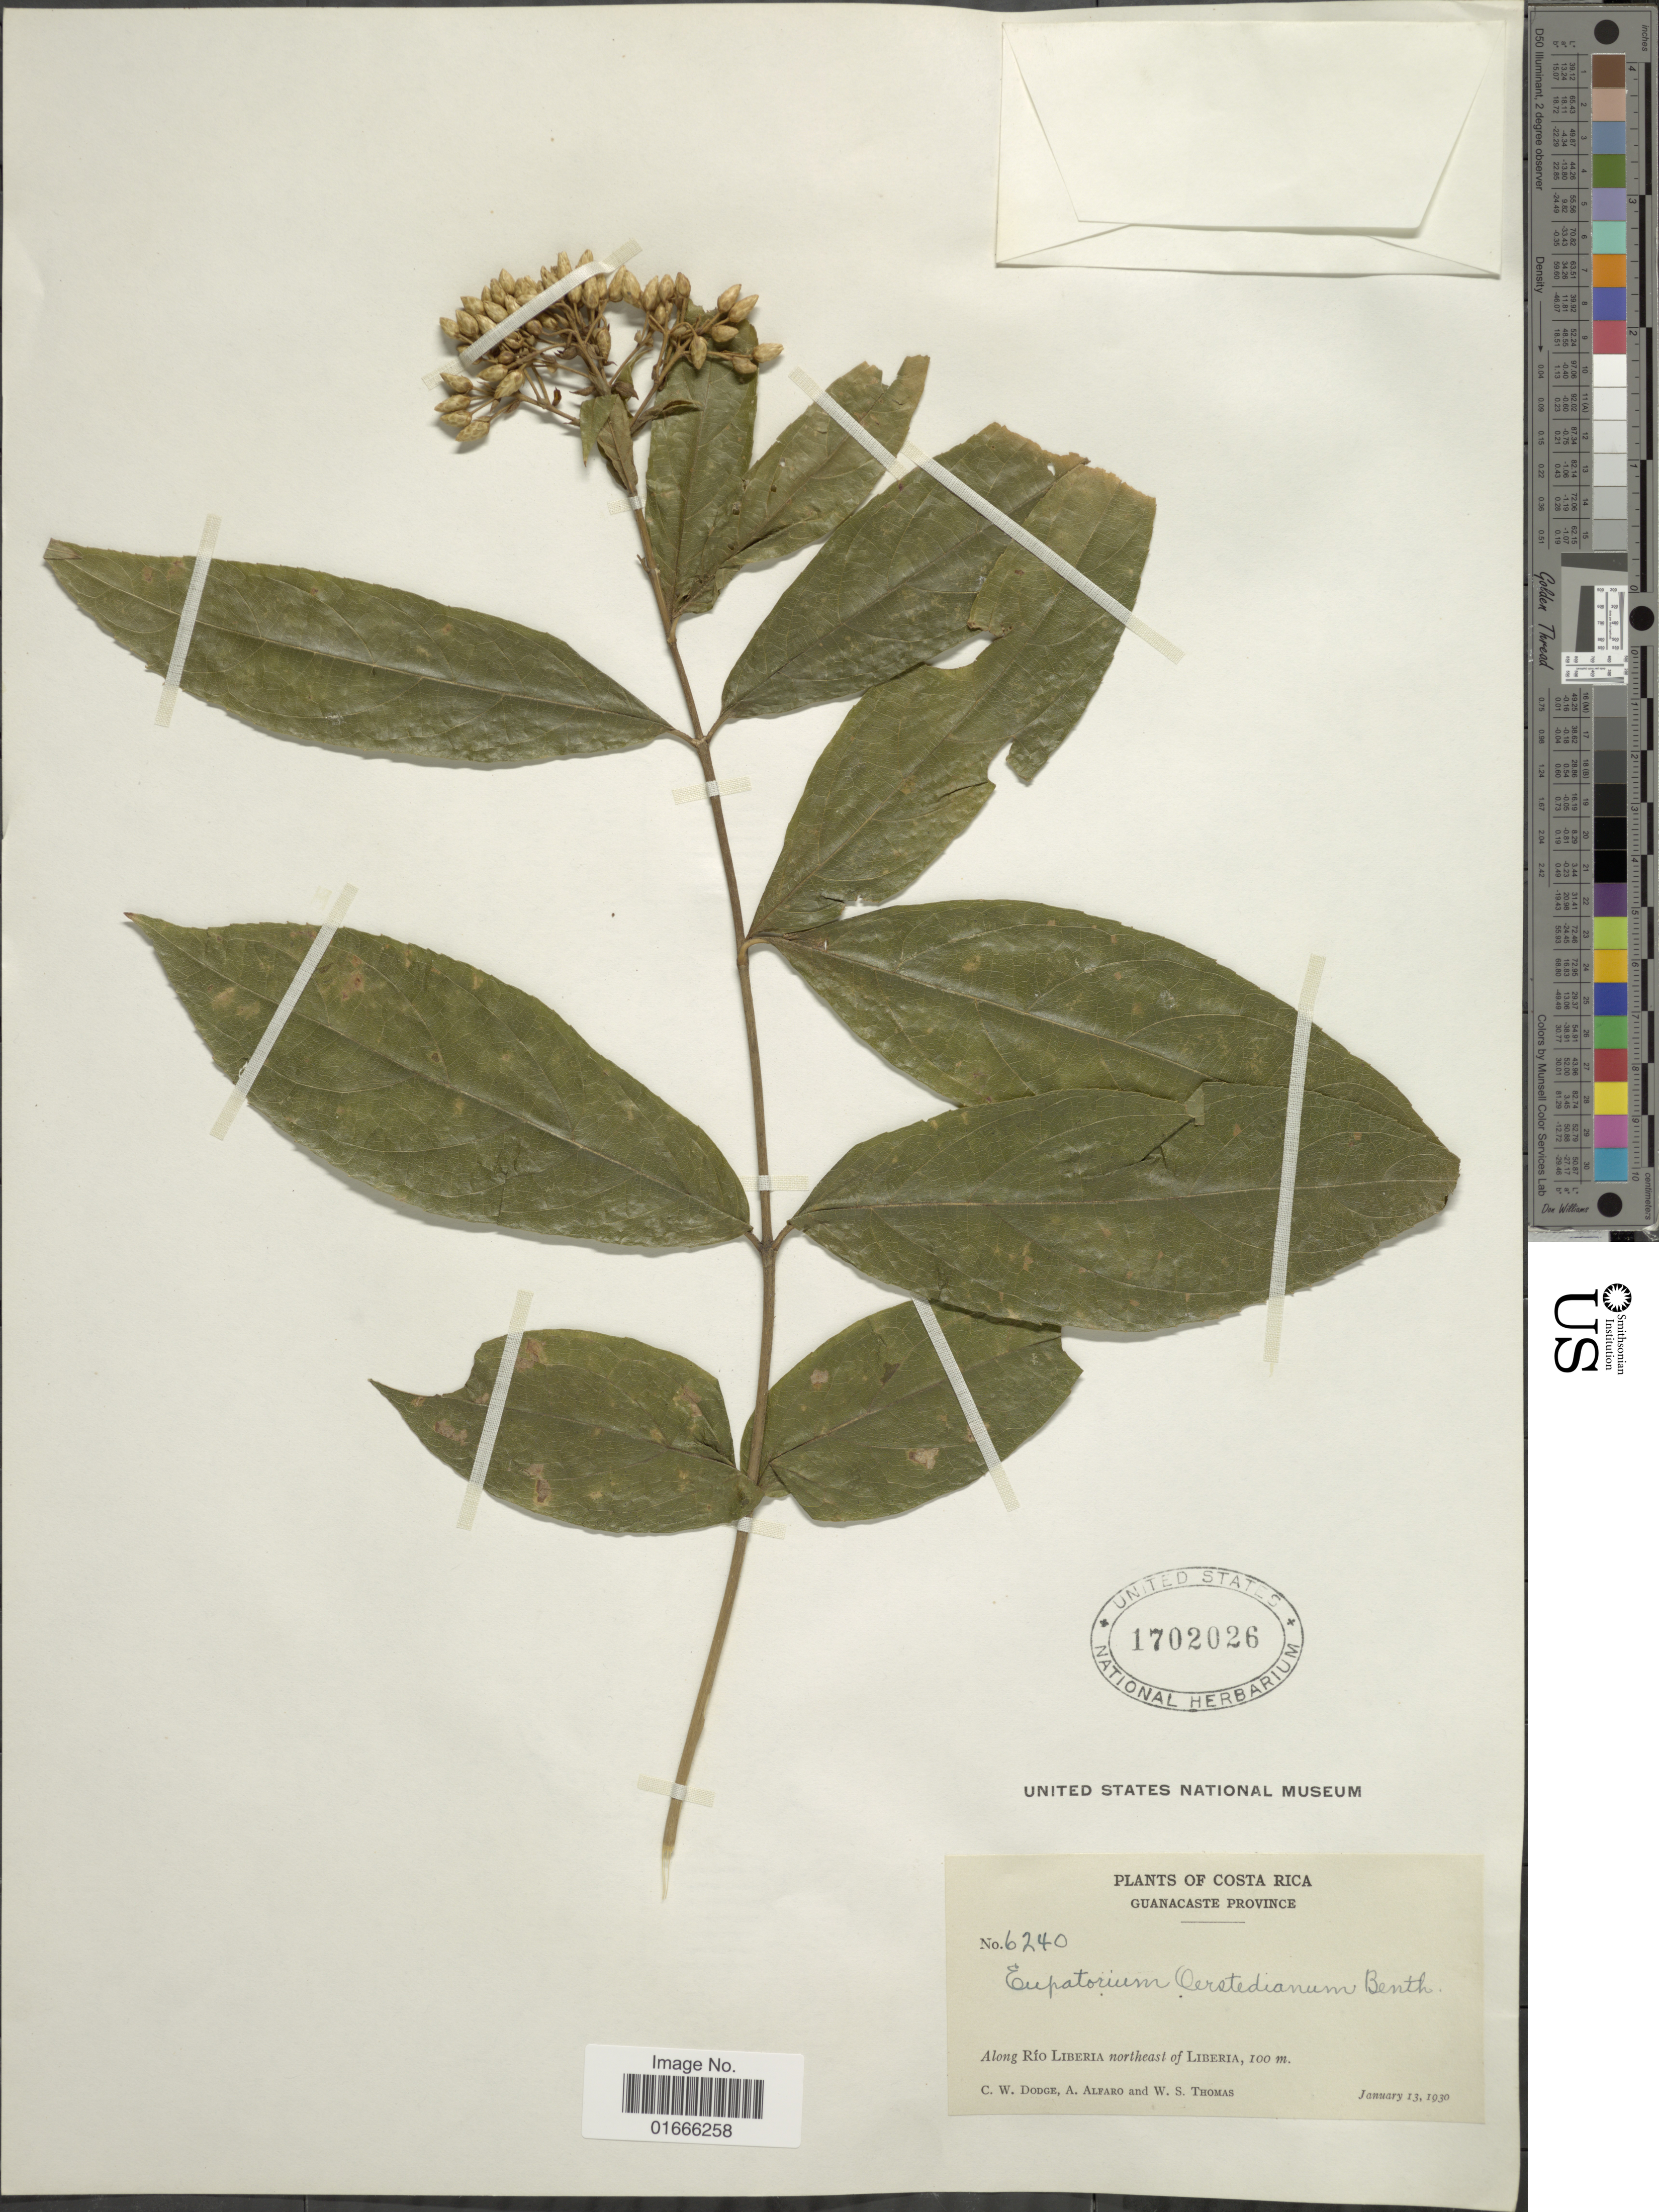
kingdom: Plantae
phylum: Tracheophyta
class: Magnoliopsida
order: Asterales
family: Asteraceae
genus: Chromolaena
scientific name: Chromolaena oerstediana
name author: (B.L. Rob. ex Oerst.) R.M. King & H. Rob.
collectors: C. Dodge, A. Alfaro & W. S. Thomas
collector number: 6240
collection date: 1930-01-13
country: Costa Rica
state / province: Guanacaste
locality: Guanacaste province, Along Rio Liberia northeast of Liberia.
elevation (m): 100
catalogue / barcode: US 1702026